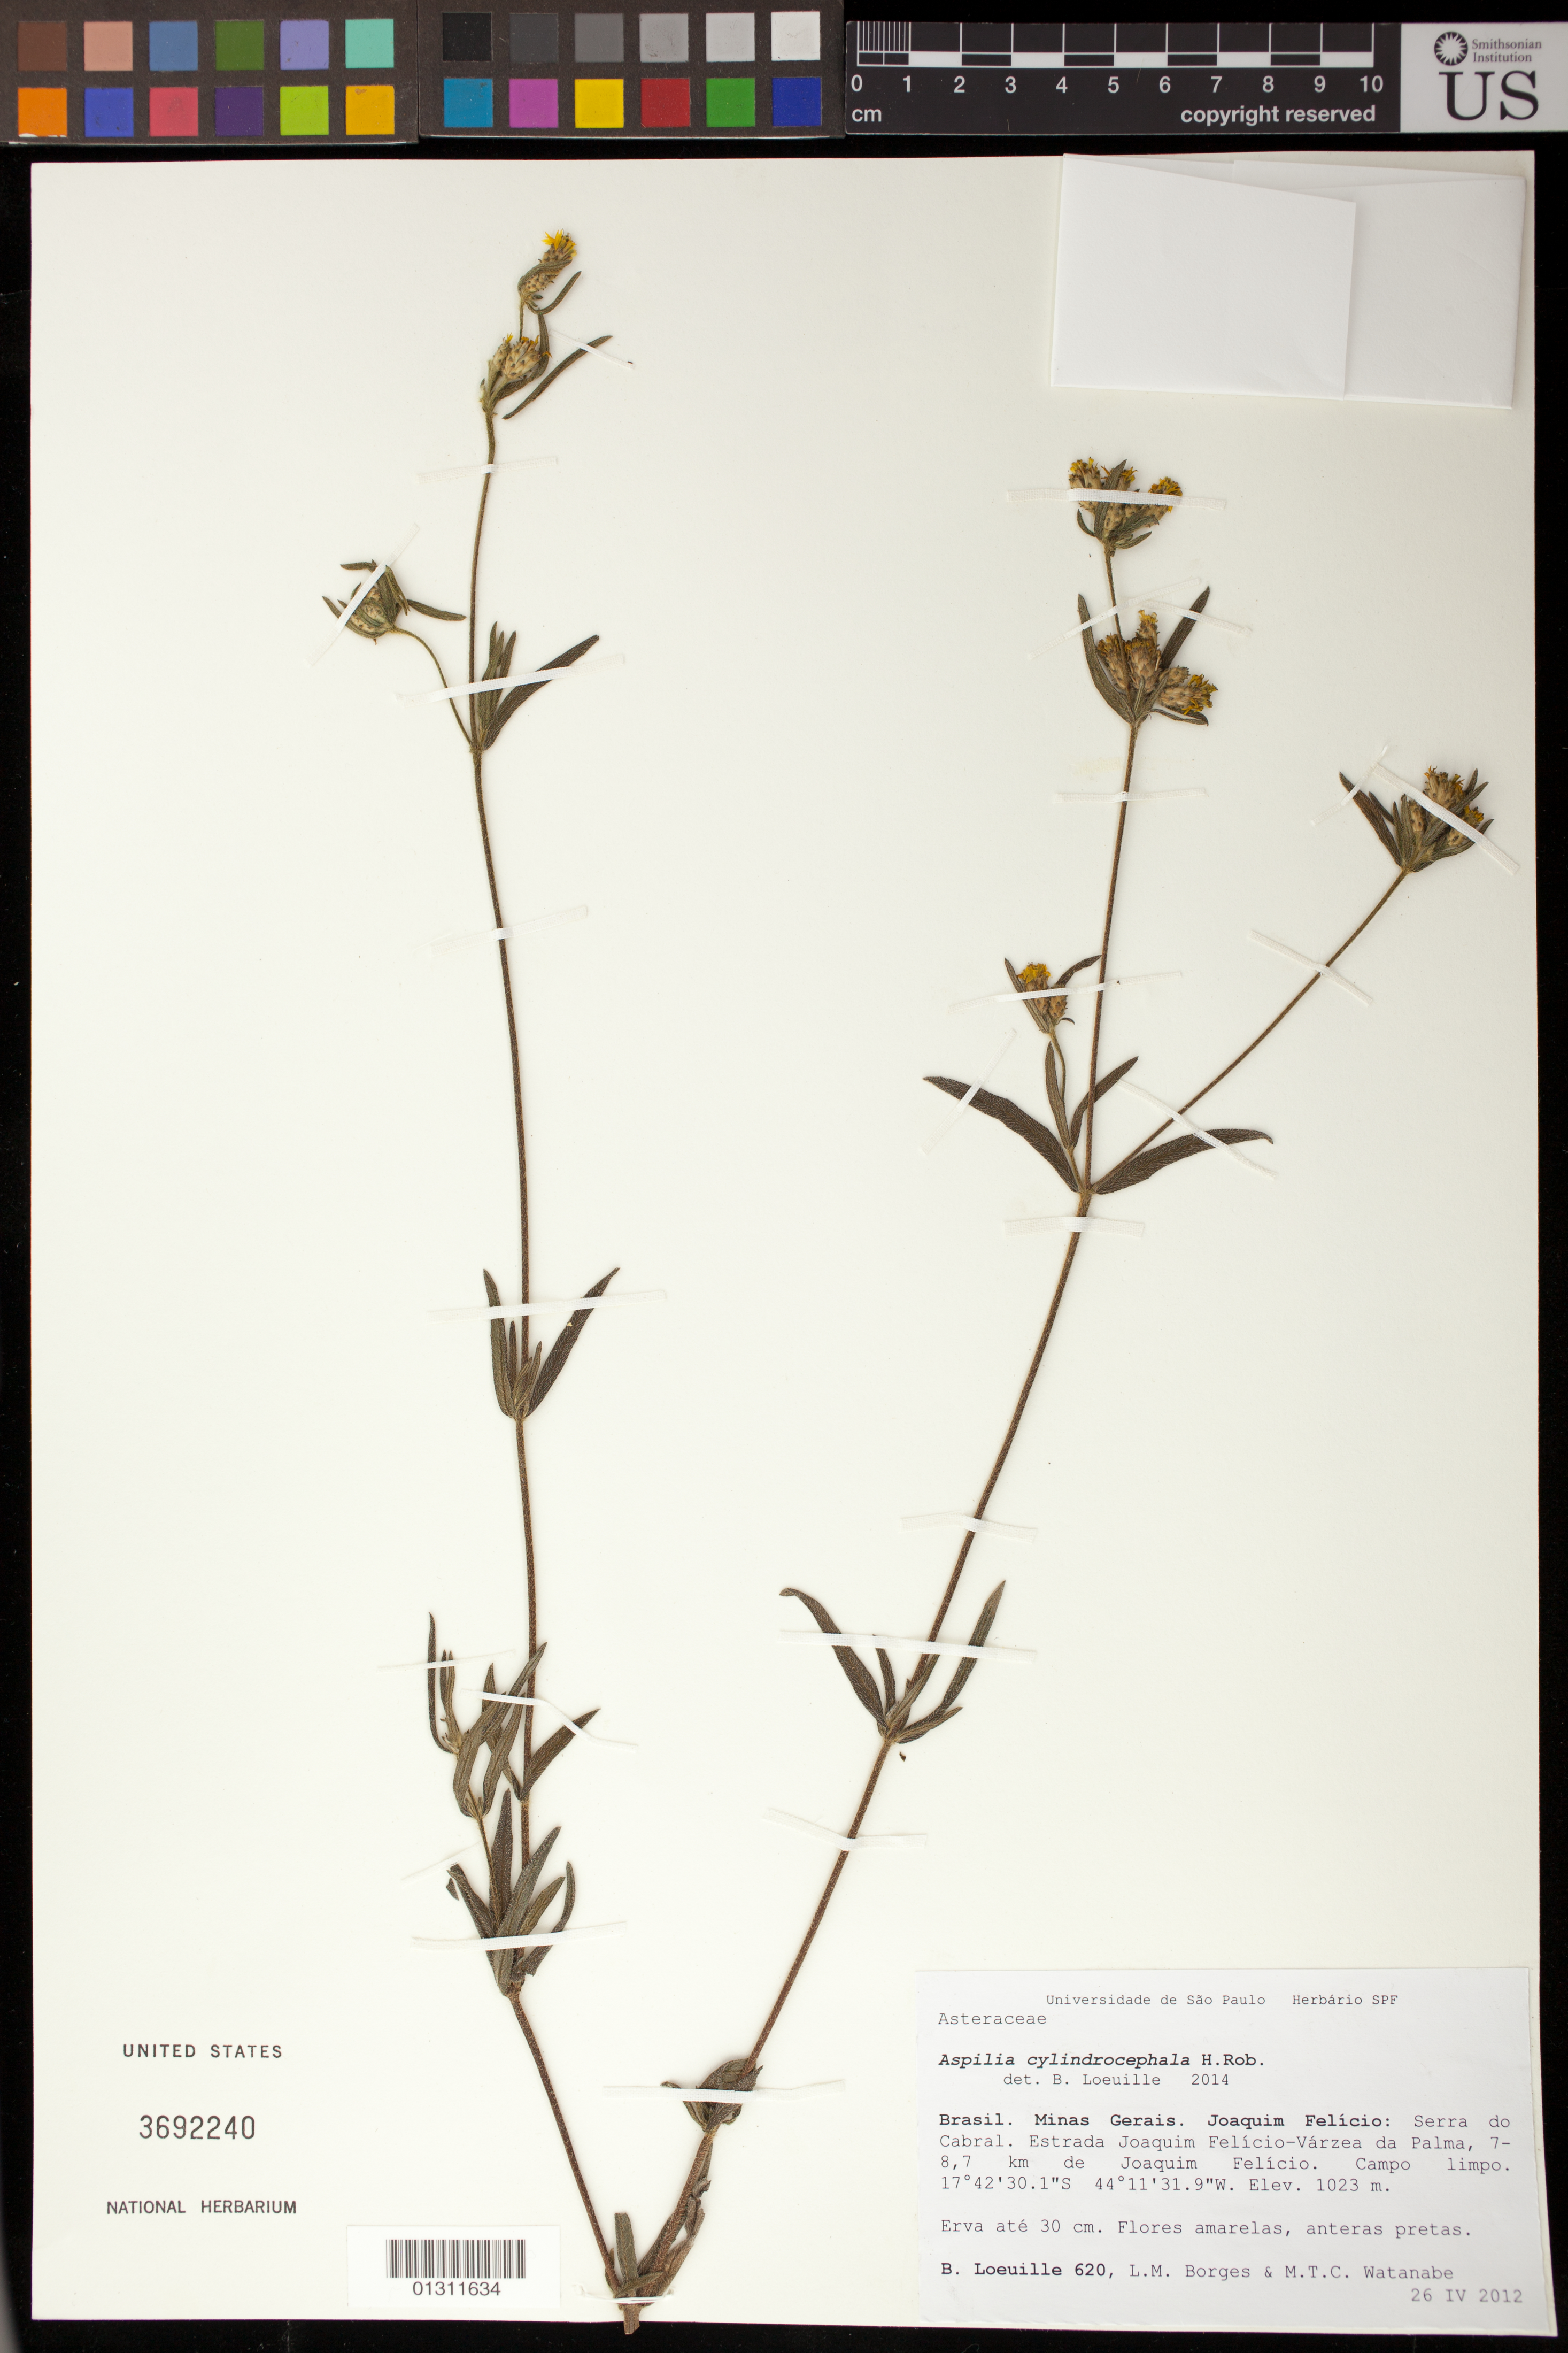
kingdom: Plantae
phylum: Tracheophyta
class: Magnoliopsida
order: Asterales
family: Asteraceae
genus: Aspilia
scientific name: Aspilia cylindrocephala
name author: H. Rob.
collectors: B. Loeuille, L. M. Borges & M. T. C. Watanabe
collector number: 620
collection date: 2012-04-26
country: Brazil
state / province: Minas Gerais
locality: Joaquim Felicio: Serra do Cabral. Estrada Joaquim Felicio- Varzea da Palma, a 7 - 8.7 km de Joaquim Felicio.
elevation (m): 1023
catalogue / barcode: US 3692240